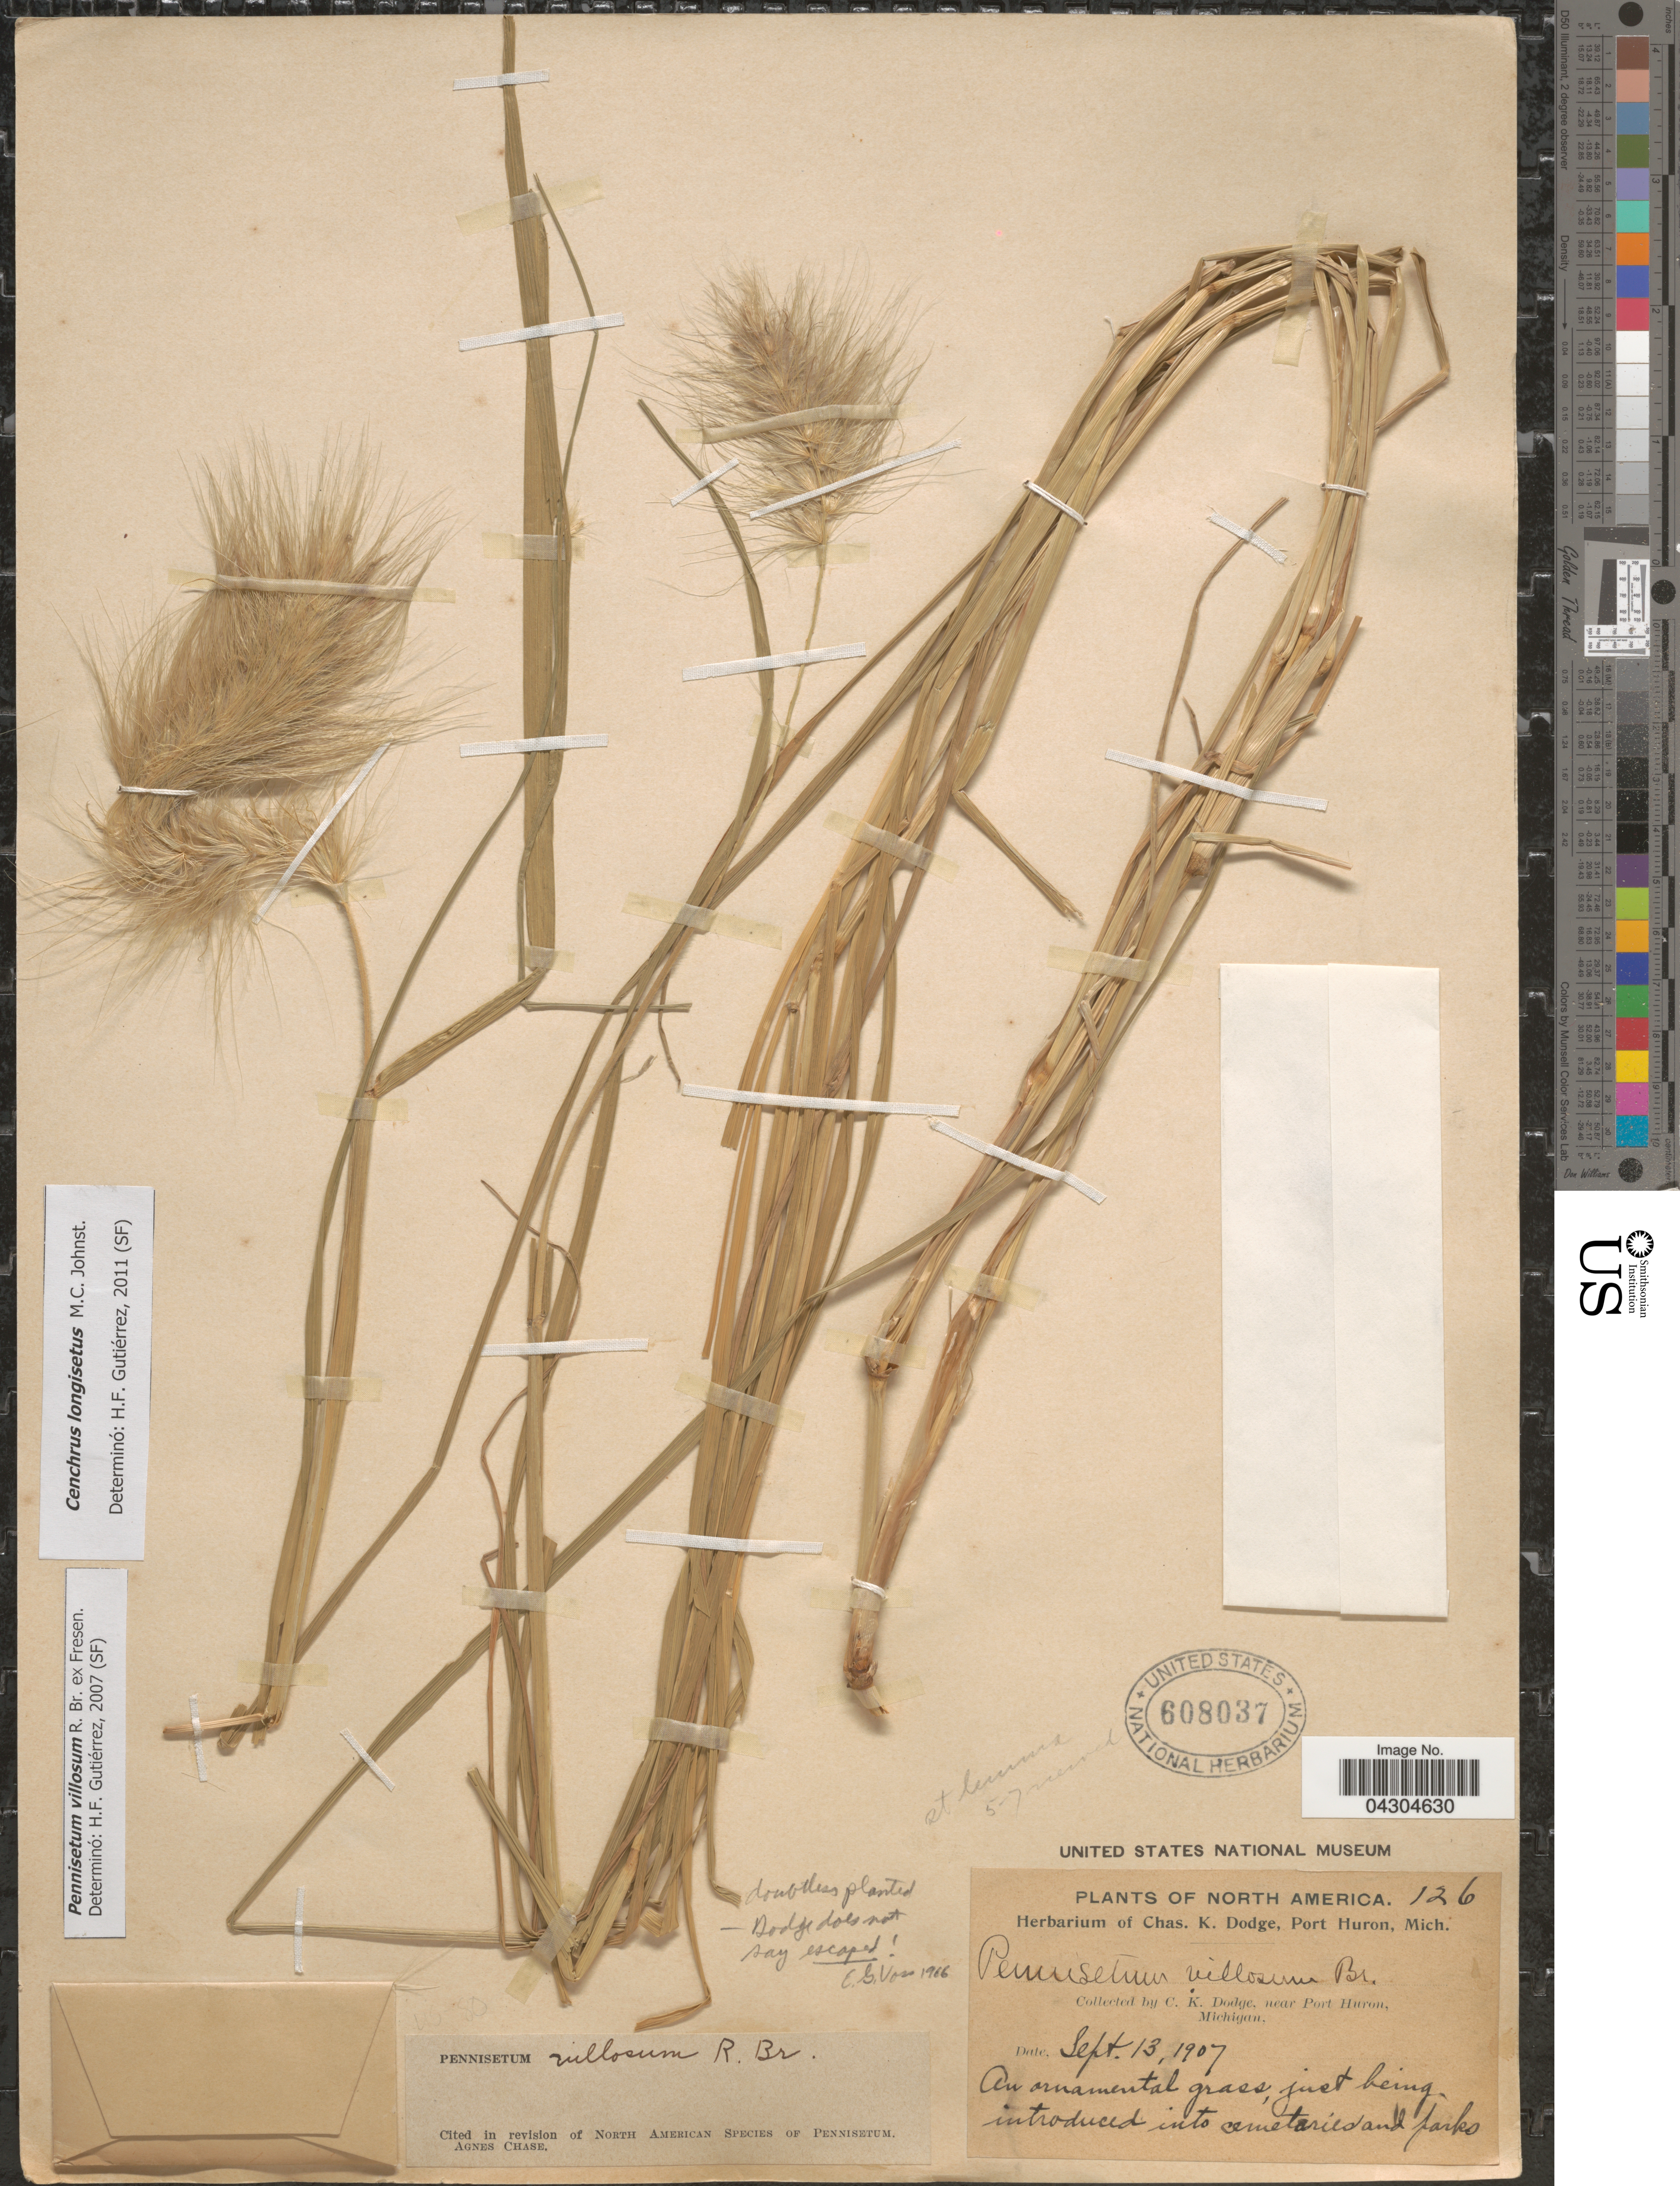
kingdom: Plantae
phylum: Tracheophyta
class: Liliopsida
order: Poales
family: Poaceae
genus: Cenchrus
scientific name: Cenchrus longisetus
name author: M.C. Johnst.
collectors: C. Dodge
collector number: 126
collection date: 1907-09-13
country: United States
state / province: Michigan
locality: North America. Near Port Huron.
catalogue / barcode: US 608037